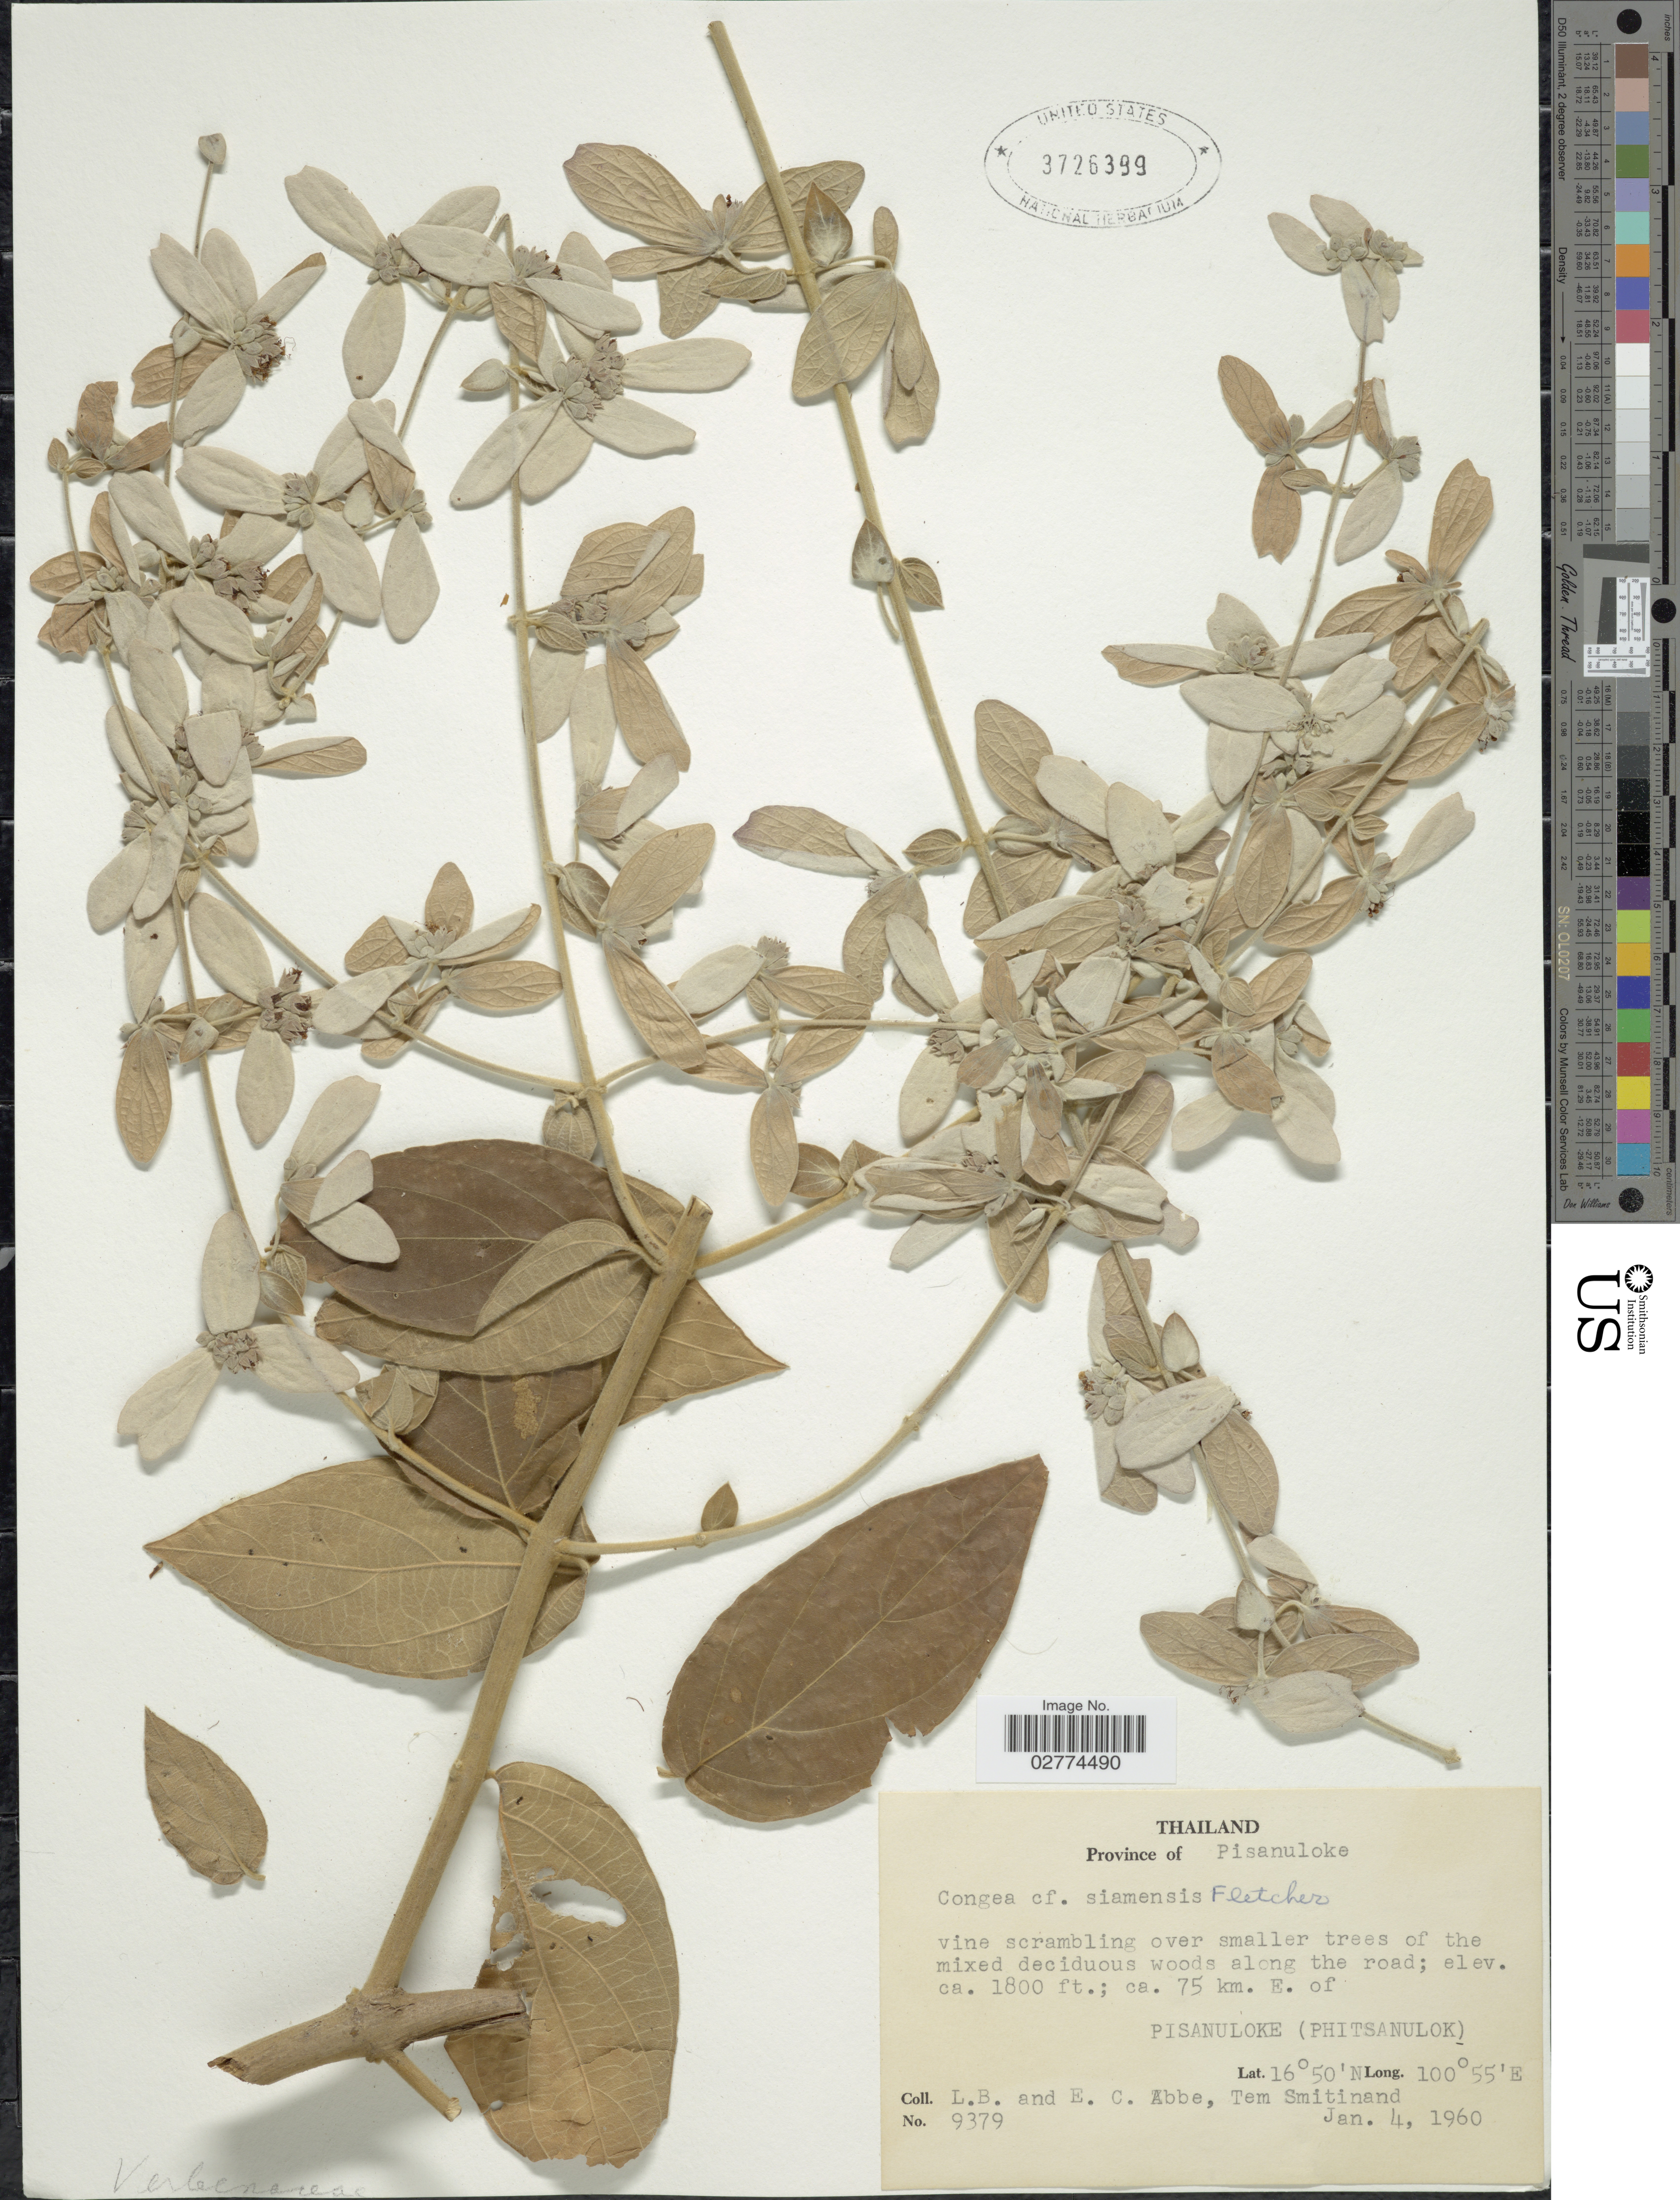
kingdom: Plantae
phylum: Tracheophyta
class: Magnoliopsida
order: Lamiales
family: Lamiaceae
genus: Congea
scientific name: Congea siamensis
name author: H.R. Fletcher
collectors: L. B. Abbe, E. C. Abbe & T. Smitinand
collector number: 9379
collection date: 1960-01-04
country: Thailand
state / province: Phitsanulok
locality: Province Pisanuloke. Ca. 75 km. E. of Pisanuloke.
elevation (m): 549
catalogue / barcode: US 3726399